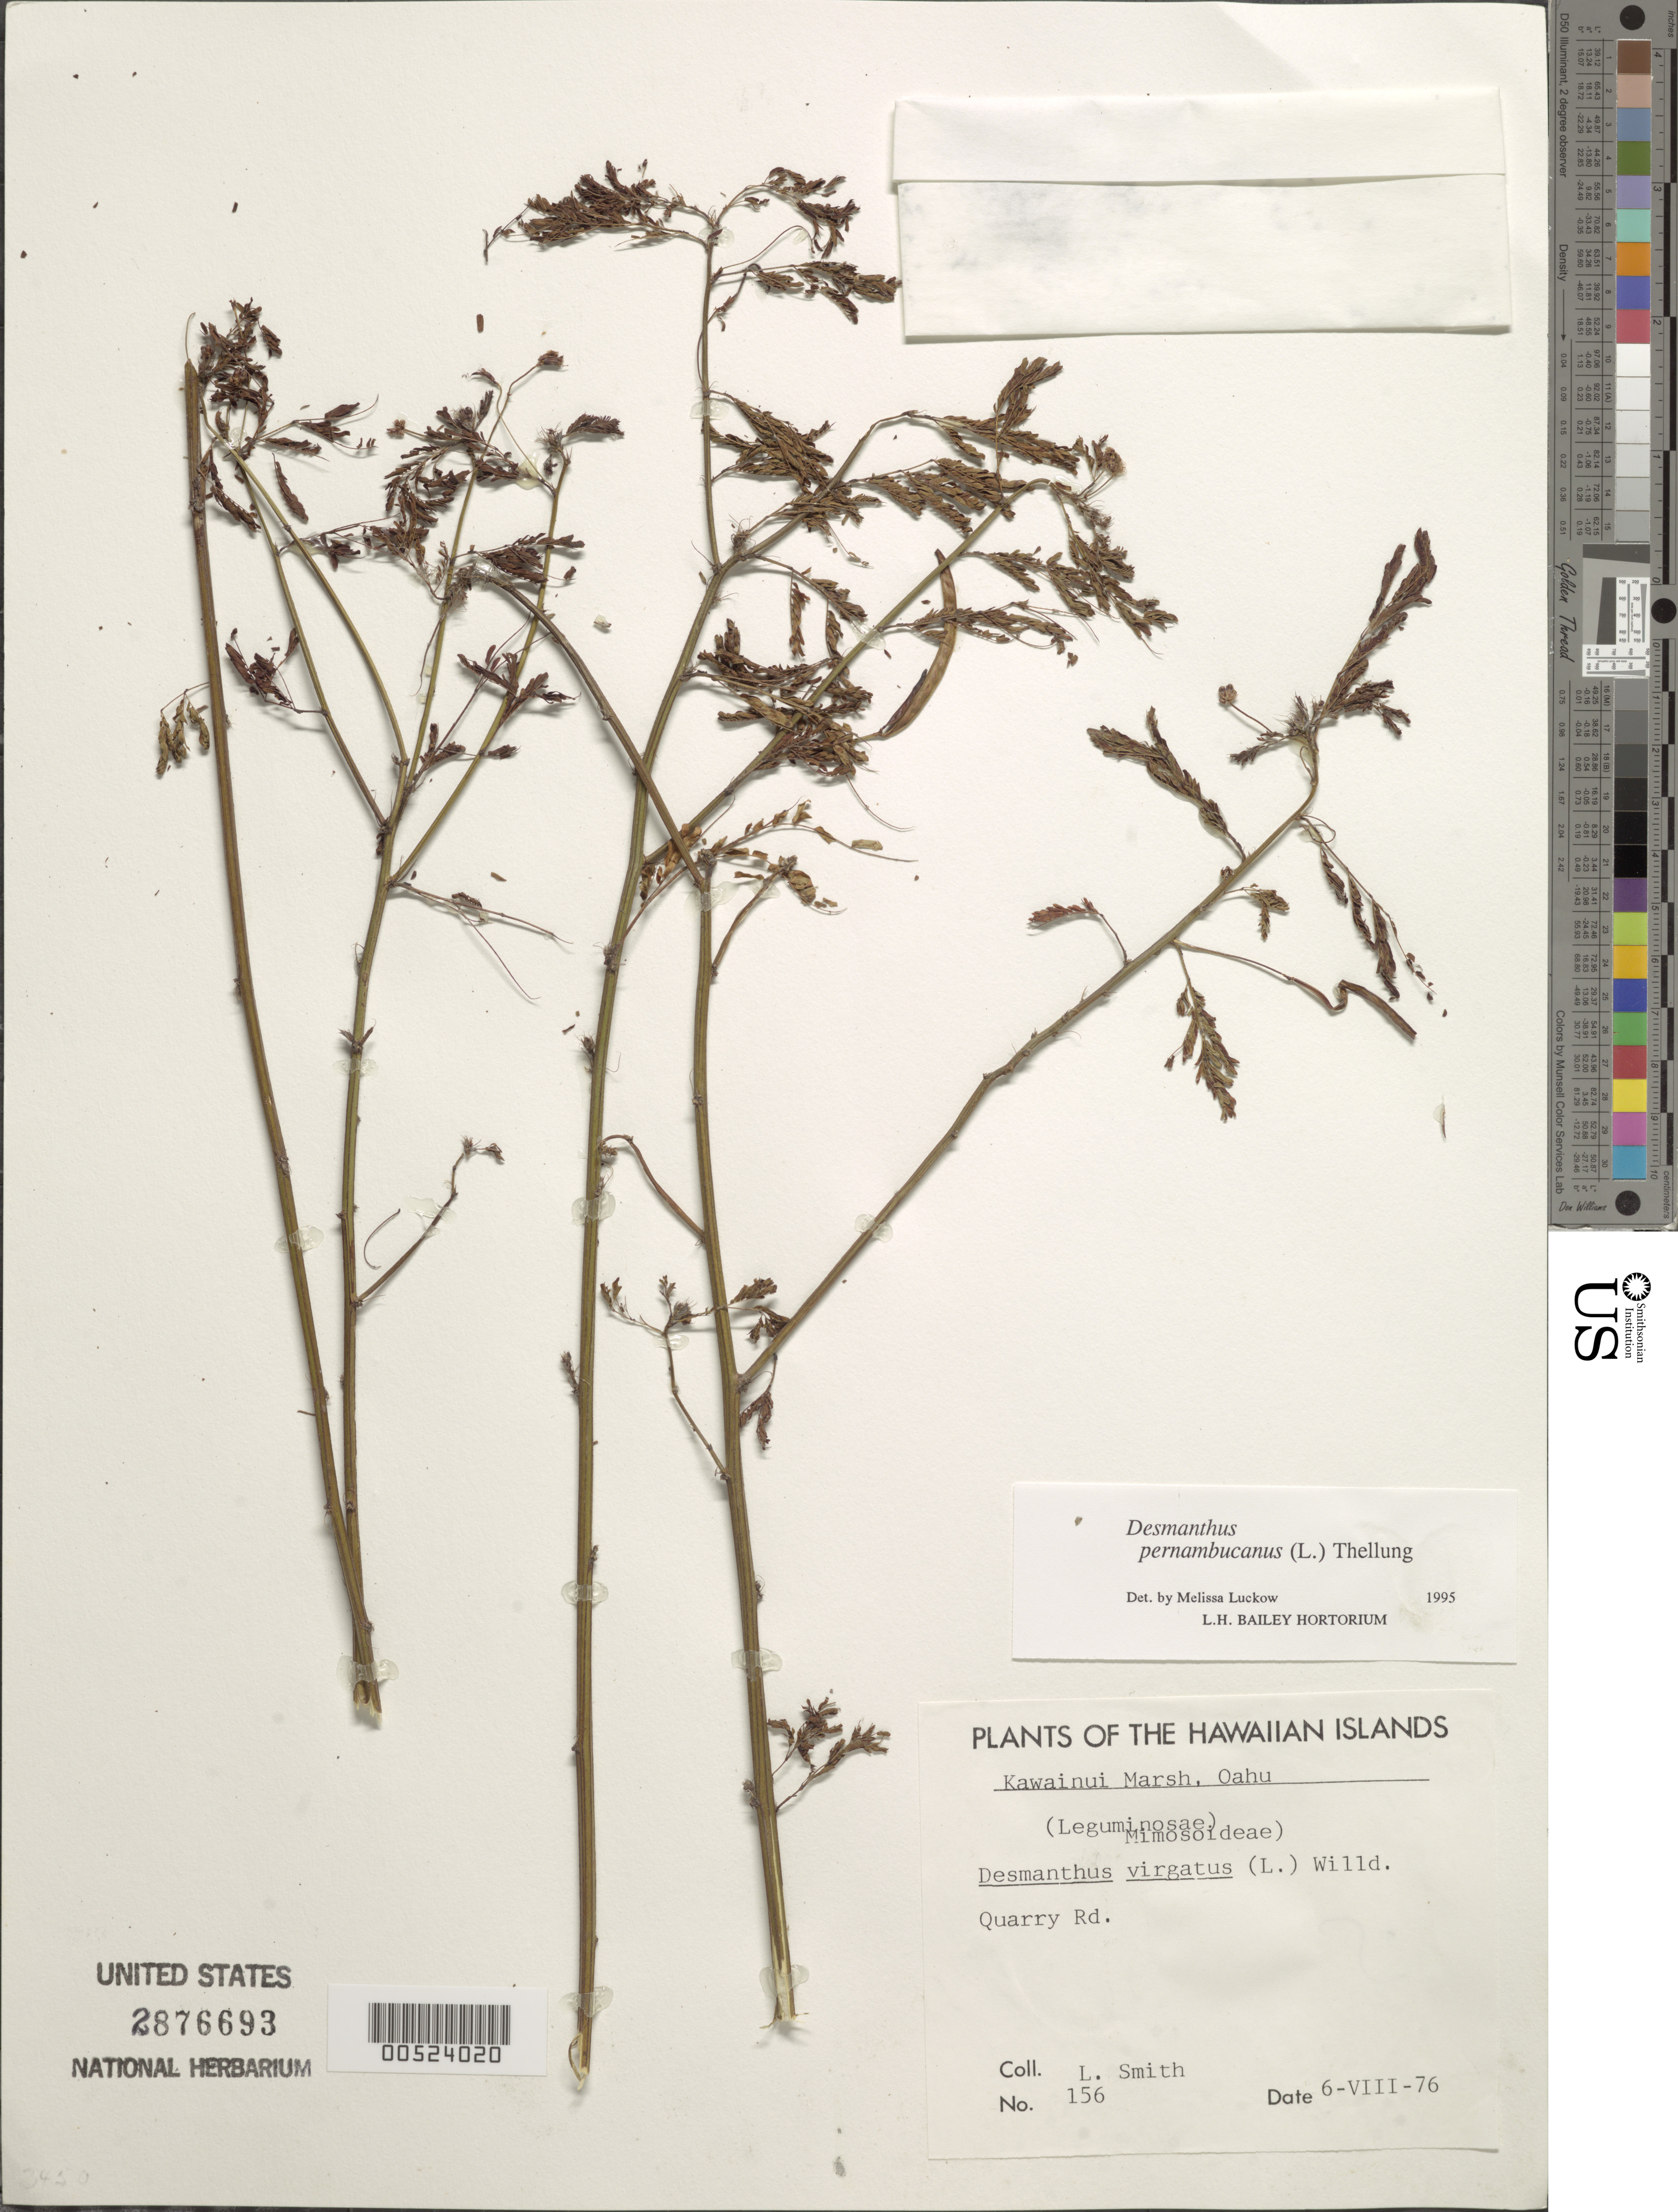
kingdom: Plantae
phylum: Tracheophyta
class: Magnoliopsida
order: Fabales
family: Fabaceae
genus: Desmanthus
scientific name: Desmanthus pernambucanus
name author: (L.) Thell.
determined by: Luckow, M. A.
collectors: L. Smith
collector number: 156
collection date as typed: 6 Aug 1976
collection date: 1976-08-06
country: United States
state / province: Hawaii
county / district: Honolulu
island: Oahu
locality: Kawainui Marsh, Quarry Rd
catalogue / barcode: US 2876693